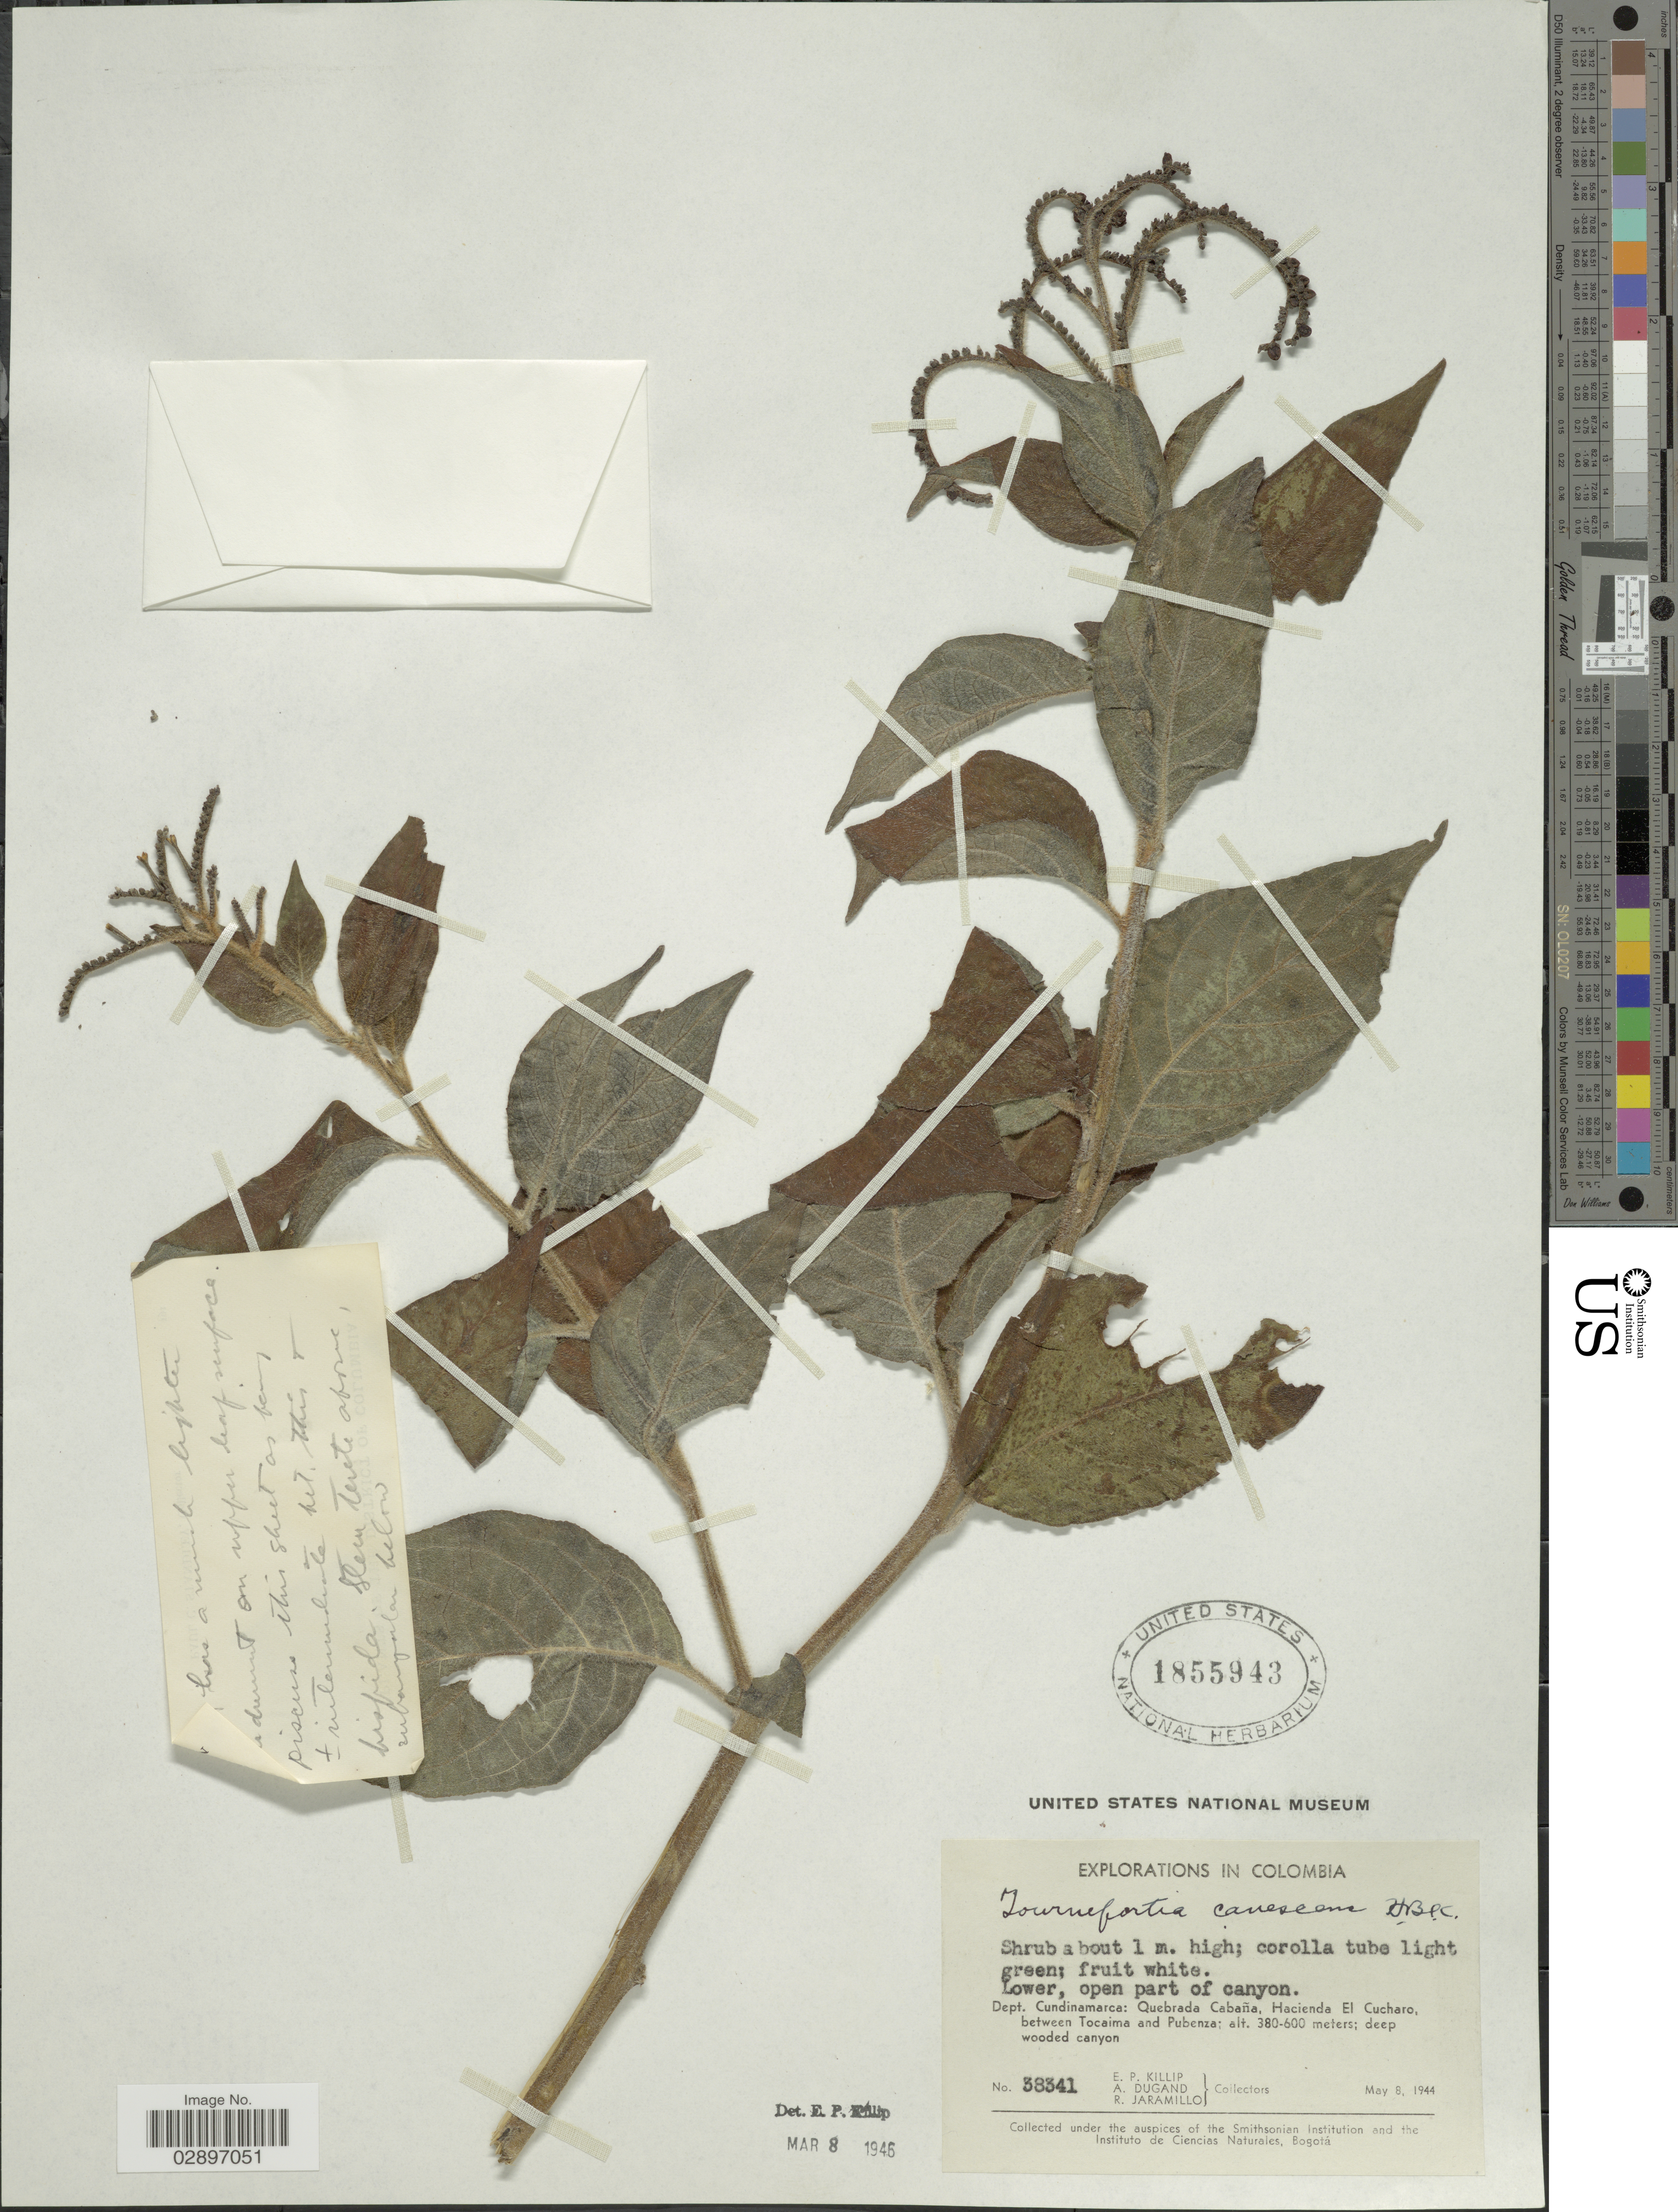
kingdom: Plantae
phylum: Tracheophyta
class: Magnoliopsida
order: Boraginales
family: Heliotropiaceae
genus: Tournefortia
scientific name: Tournefortia canescens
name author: Kunth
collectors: E. P. Killip, A. Dugand & R. Jaramillo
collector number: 38341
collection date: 1944-05-08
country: Colombia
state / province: Cundinamarca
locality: Dept. Cundinamarca: Quebrada Cabaña, Hacienda El Cucharo, between Tocaima and Pubenza.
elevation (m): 380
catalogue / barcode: US 1855943